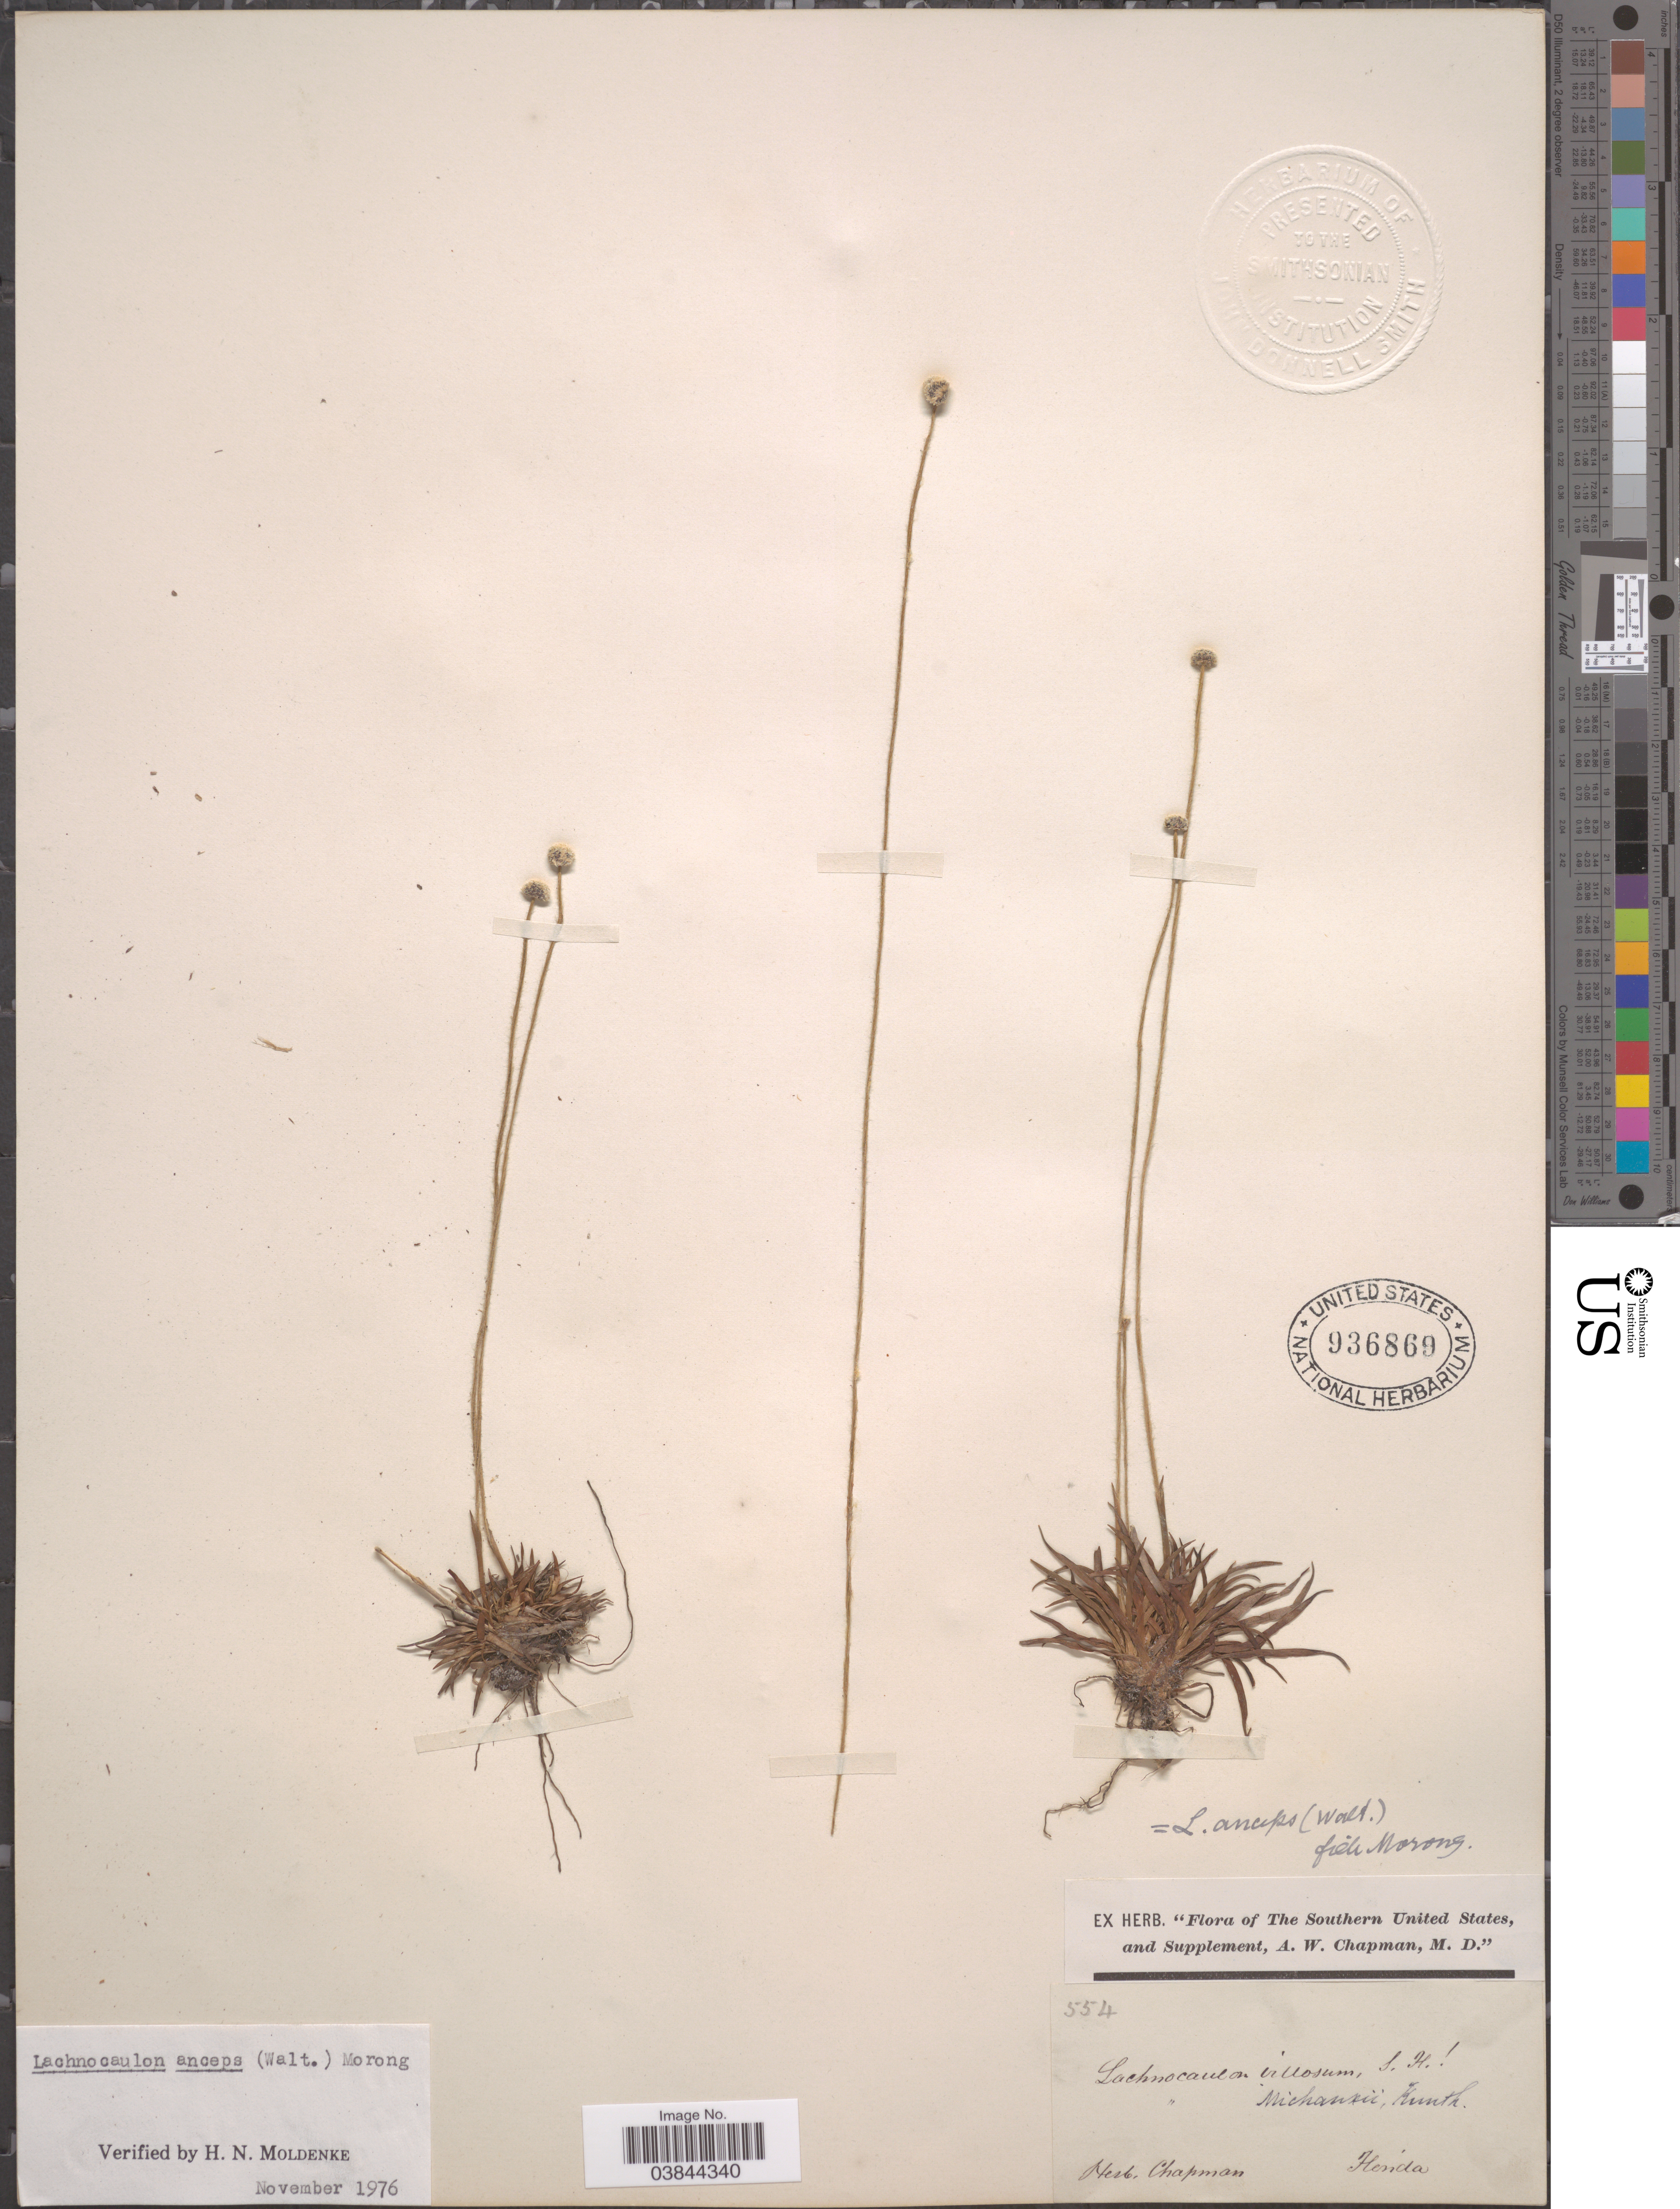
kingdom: Plantae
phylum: Tracheophyta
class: Liliopsida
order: Poales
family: Eriocaulaceae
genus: Lachnocaulon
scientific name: Lachnocaulon anceps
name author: (Walter) Morong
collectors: ex herb. A.W. Chapman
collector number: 554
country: United States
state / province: Florida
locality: The Southern United States.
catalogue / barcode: US 936869